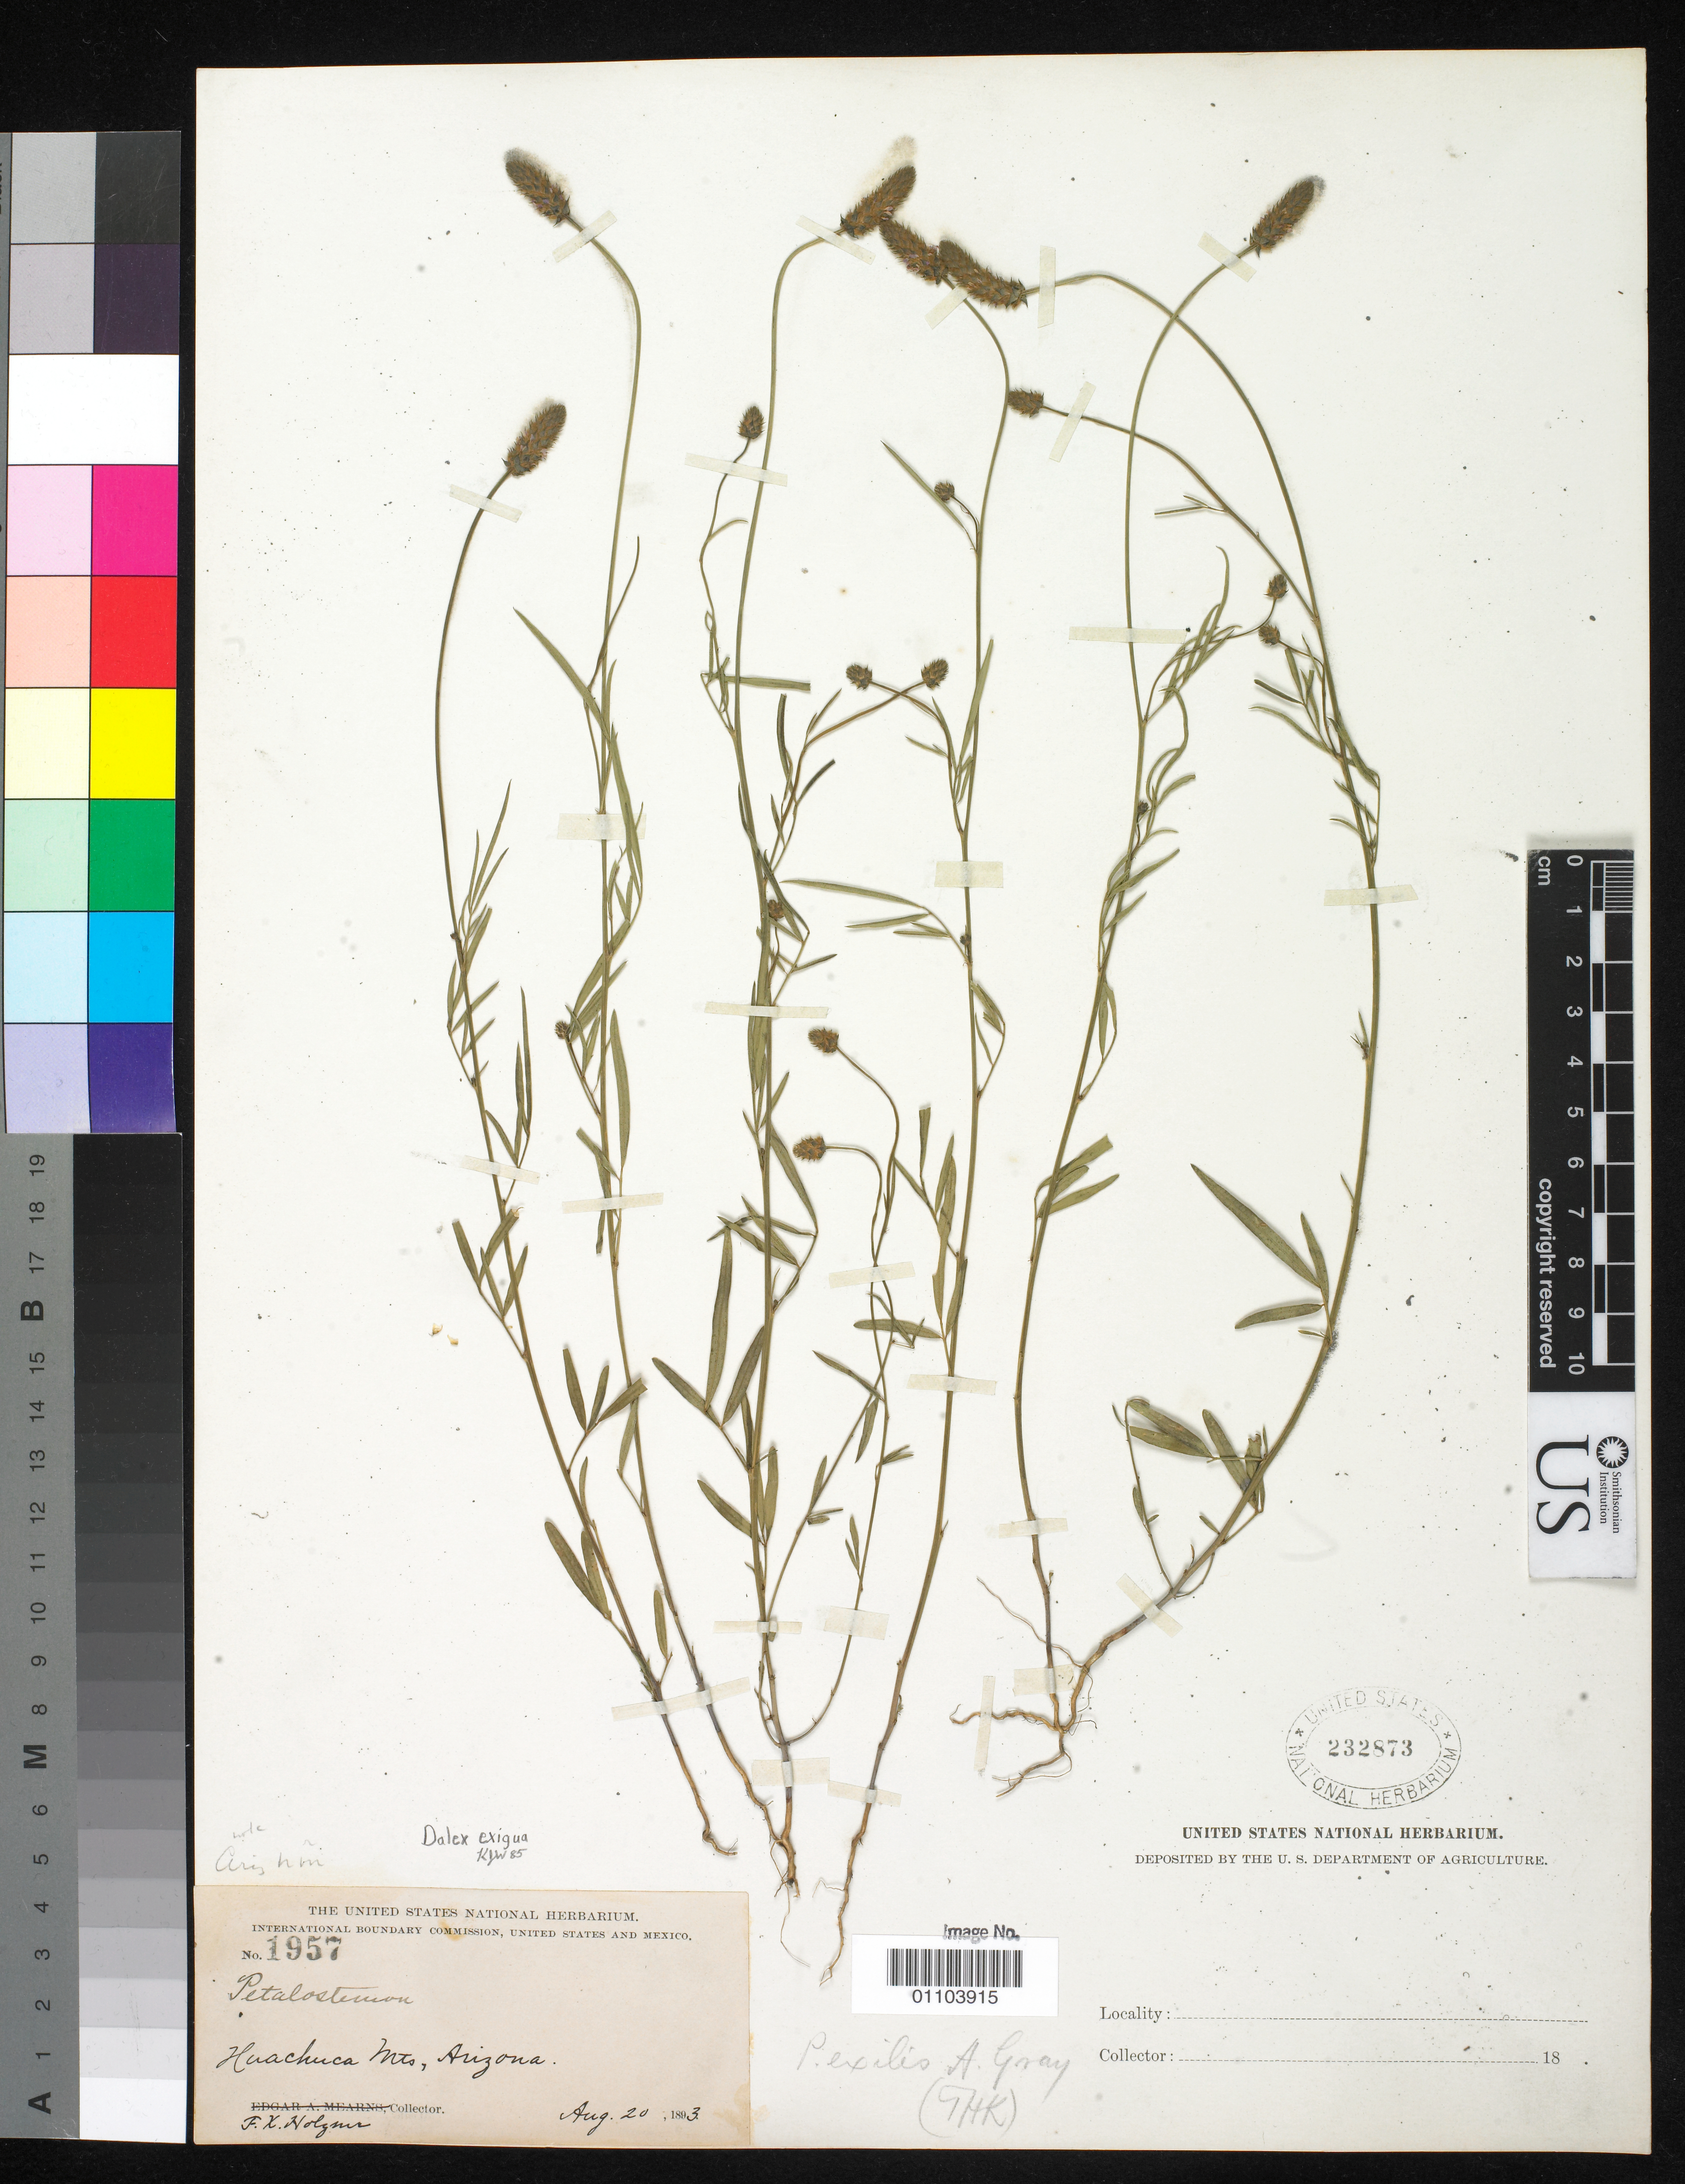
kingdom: Plantae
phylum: Tracheophyta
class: Magnoliopsida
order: Fabales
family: Fabaceae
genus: Dalea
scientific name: Dalea exigua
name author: Barneby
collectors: F. X. Holzner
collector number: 1957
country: United States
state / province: Arizona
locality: Huachuca Mts.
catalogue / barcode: US 232873